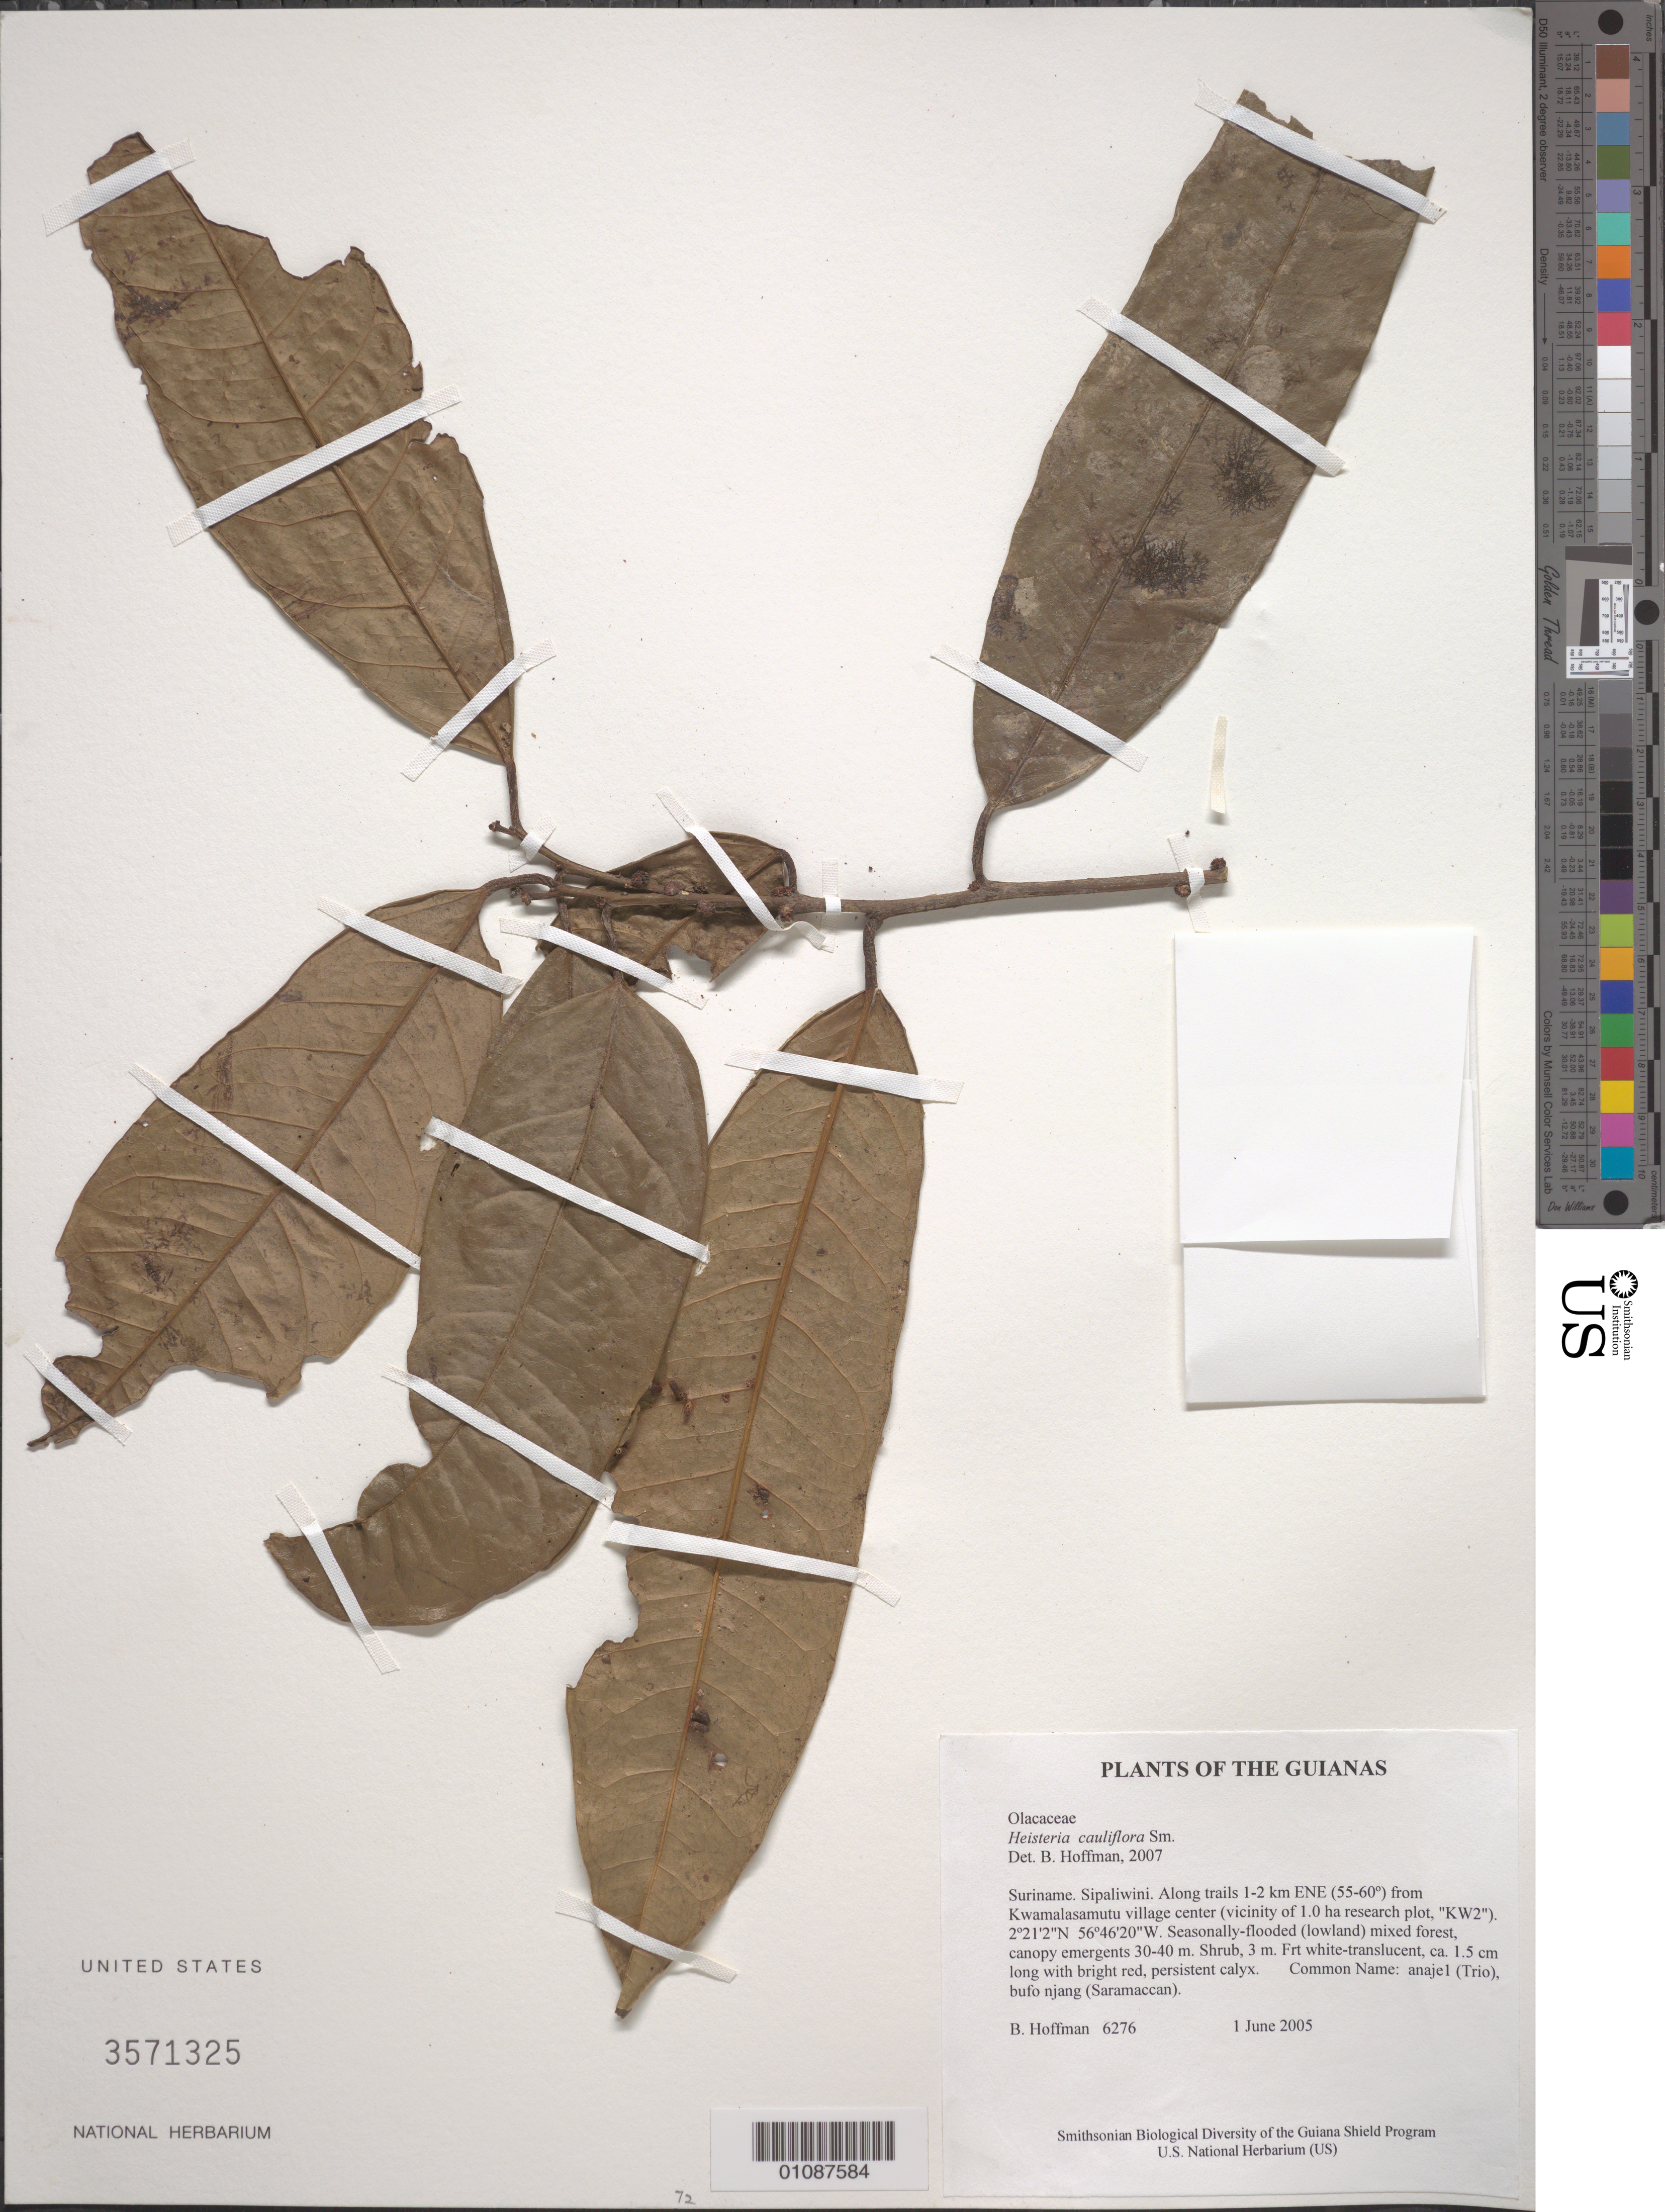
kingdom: Plantae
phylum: Tracheophyta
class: Magnoliopsida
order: Santalales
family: Erythropalaceae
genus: Heisteria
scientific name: Heisteria cauliflora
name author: Sm.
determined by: Hoffman, B.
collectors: B. Hoffman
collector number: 6276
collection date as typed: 1 June 2005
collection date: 2005-06-01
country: Suriname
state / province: Sipaliwini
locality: Along trails 1-2 km ENE (55-60º) from Kwamalasamutu village center (vicinity of 1.0 ha research plot, "KW2")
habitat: Seasonally-flooded (lowland) mixed forest, canopy emergents 30-40 m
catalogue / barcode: US 3571325